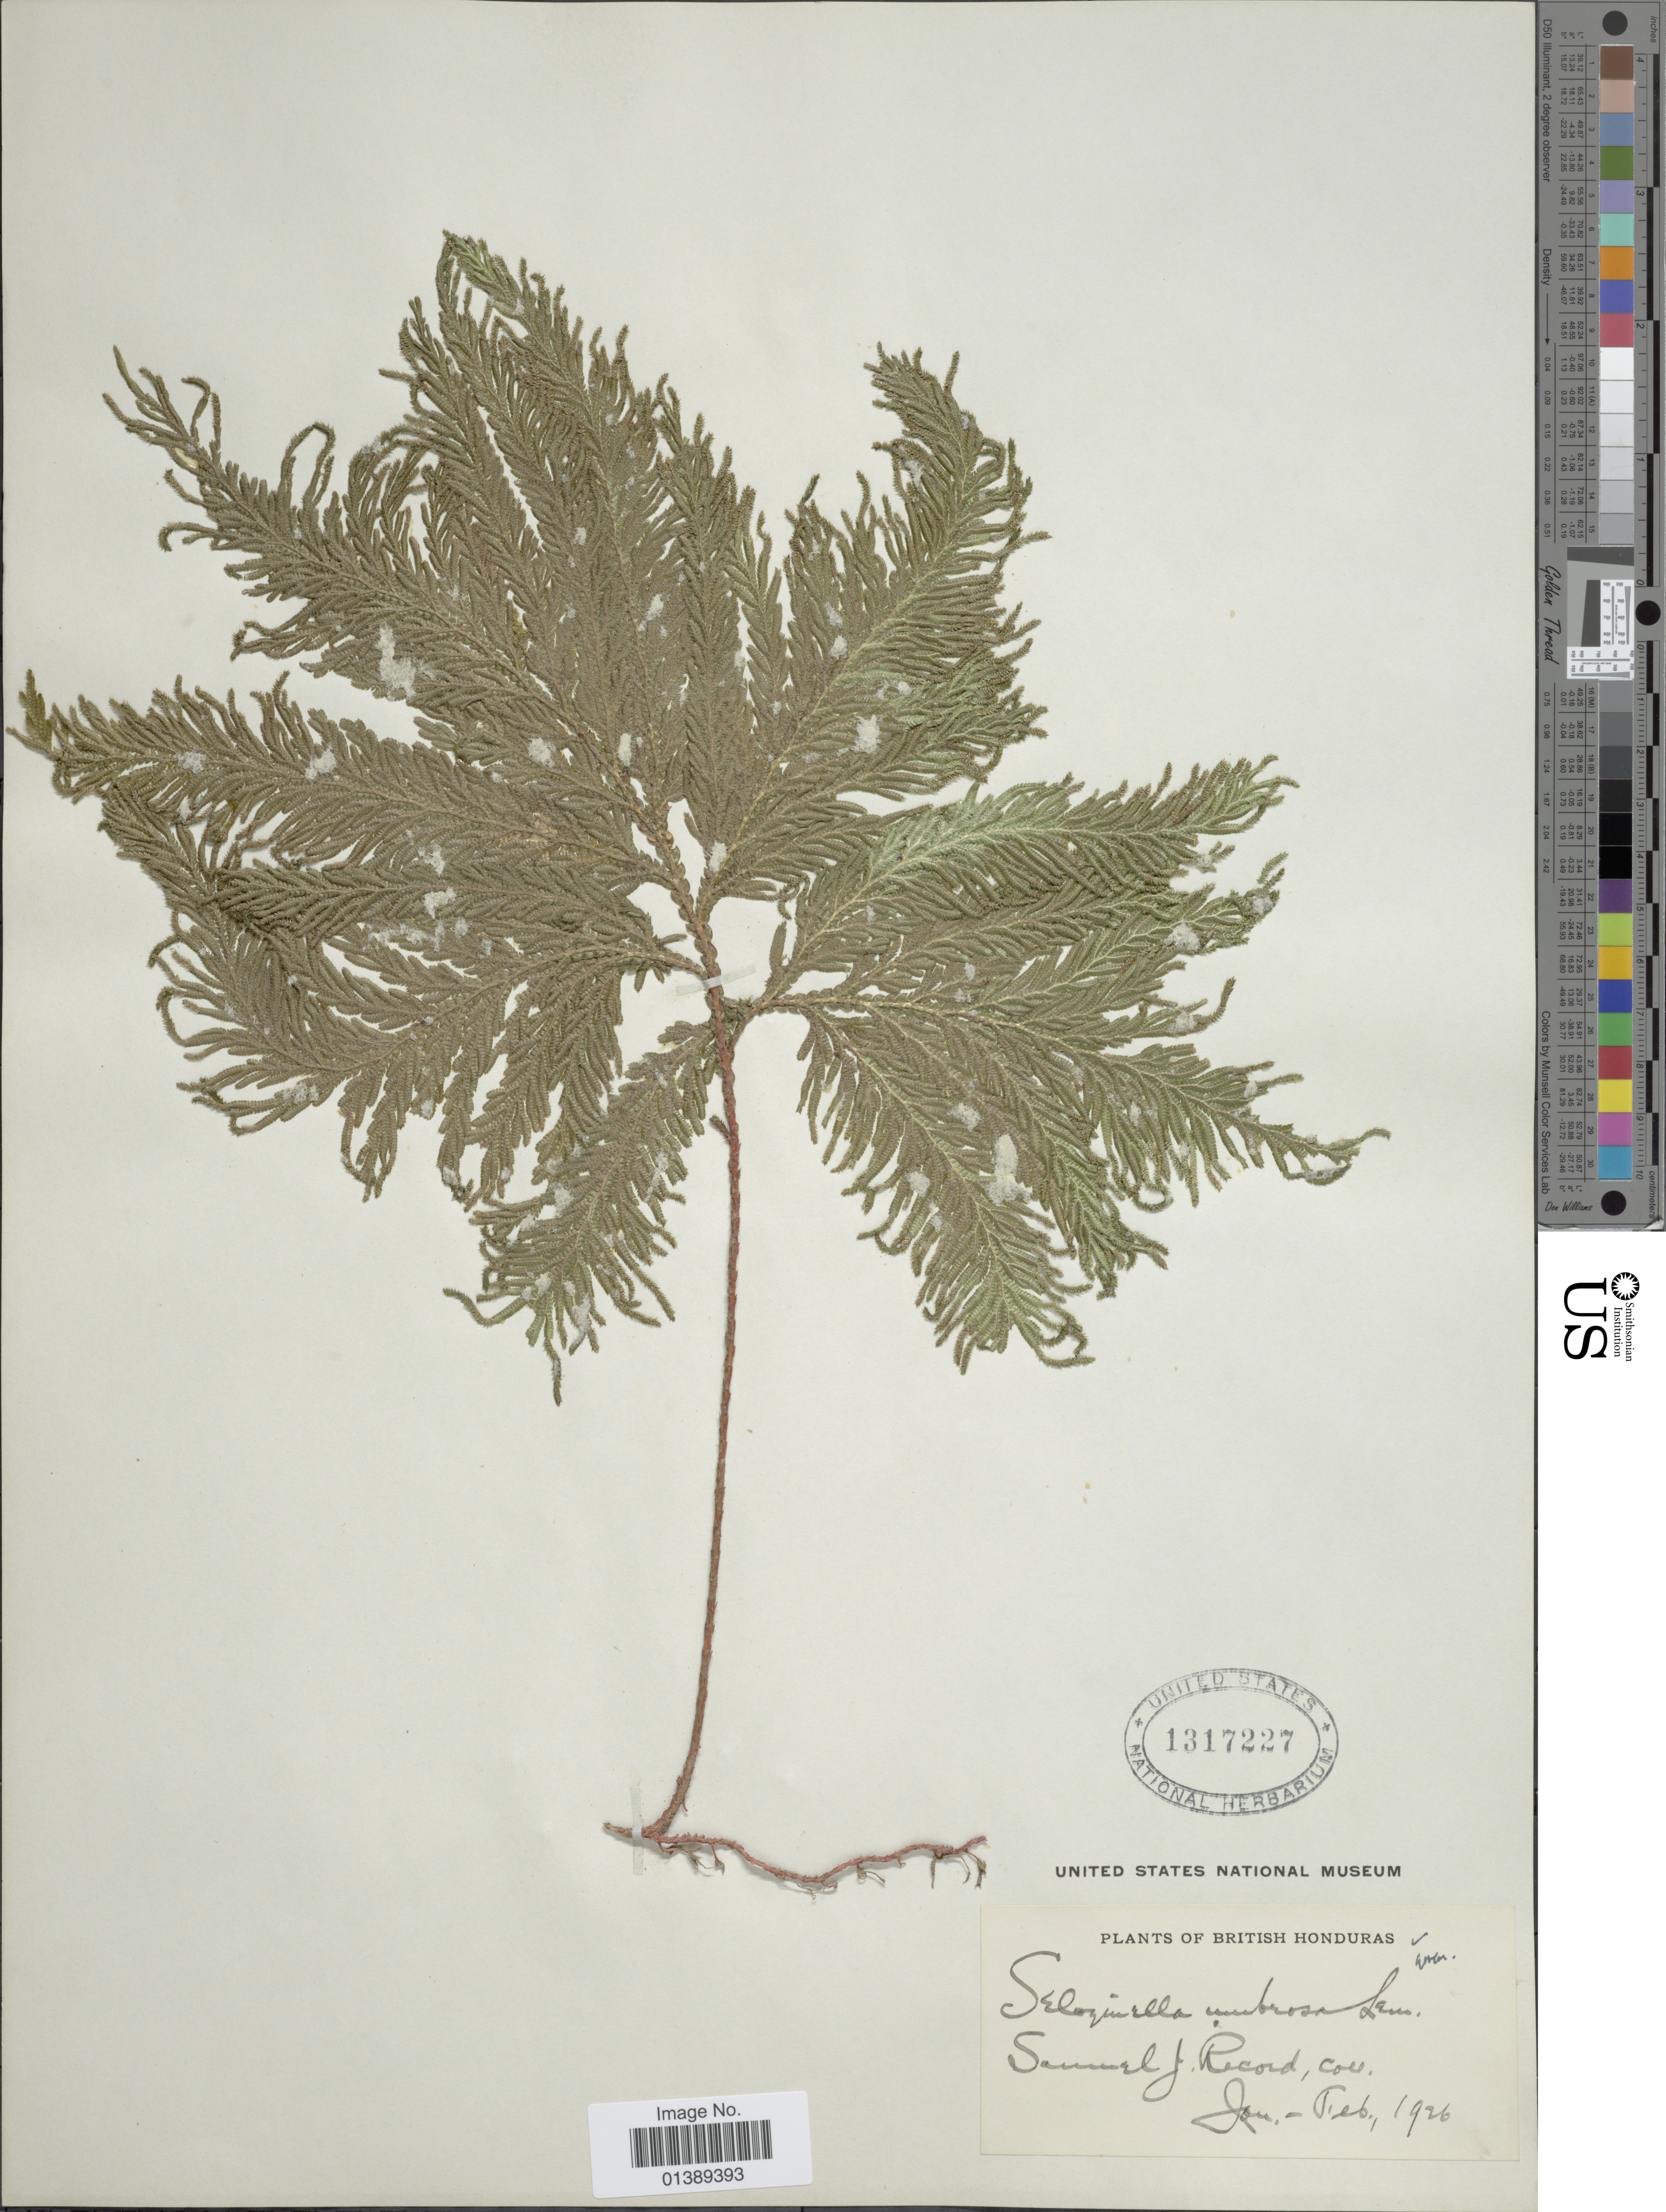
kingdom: Plantae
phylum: Tracheophyta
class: Lycopodiopsida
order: Selaginellales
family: Selaginellaceae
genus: Selaginella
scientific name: Selaginella umbrosa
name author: Lem. ex Hieron.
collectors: S. J. Record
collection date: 1926-01/1926-02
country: Belize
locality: British Honduras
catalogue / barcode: US 1317227